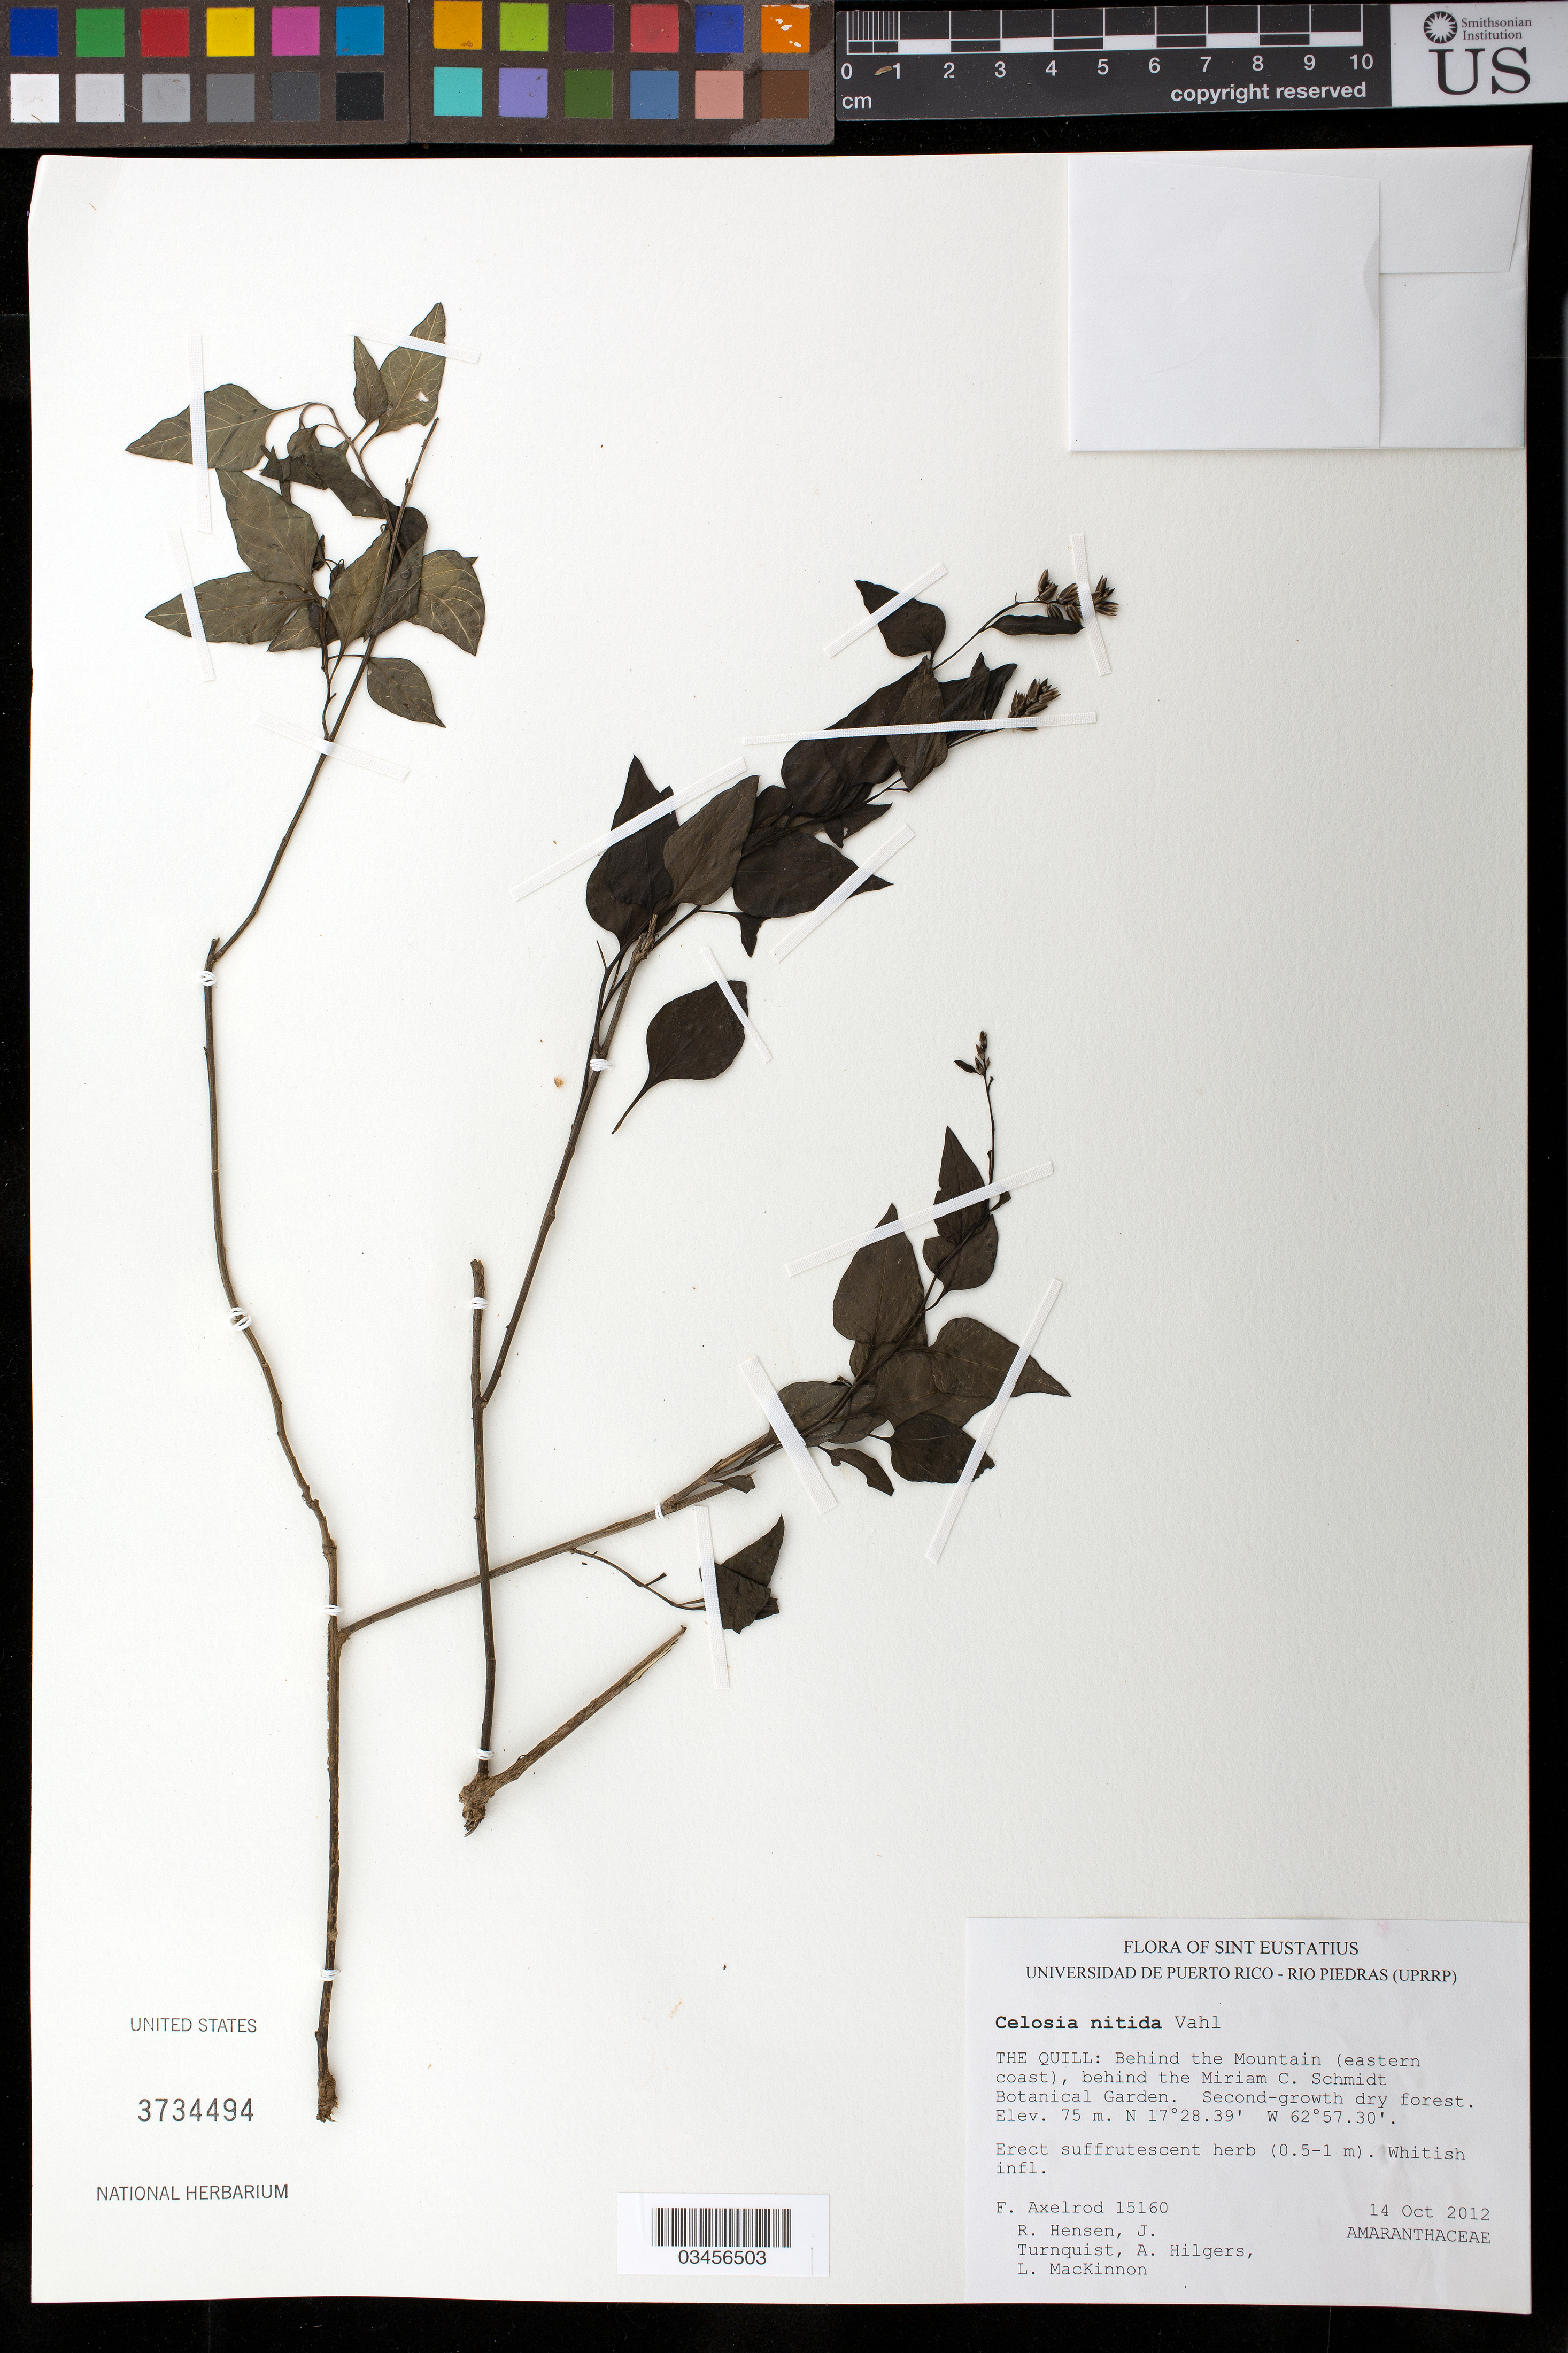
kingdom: Plantae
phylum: Tracheophyta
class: Magnoliopsida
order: Caryophyllales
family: Amaranthaceae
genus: Celosia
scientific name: Celosia nitida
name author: Vahl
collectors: F. S. Axelrod, R. Hensen, J. Turnquist, A. Hilgers & L. MacKinnon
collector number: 15160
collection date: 2012-10-14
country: Netherlands Antilles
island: Sint Eustatius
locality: The Quill: behind the Mountain (eastern coast), behind the Miriam C. Schmidt Botanical Garden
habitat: Second-growth dry forest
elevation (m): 75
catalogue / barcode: US 3734494